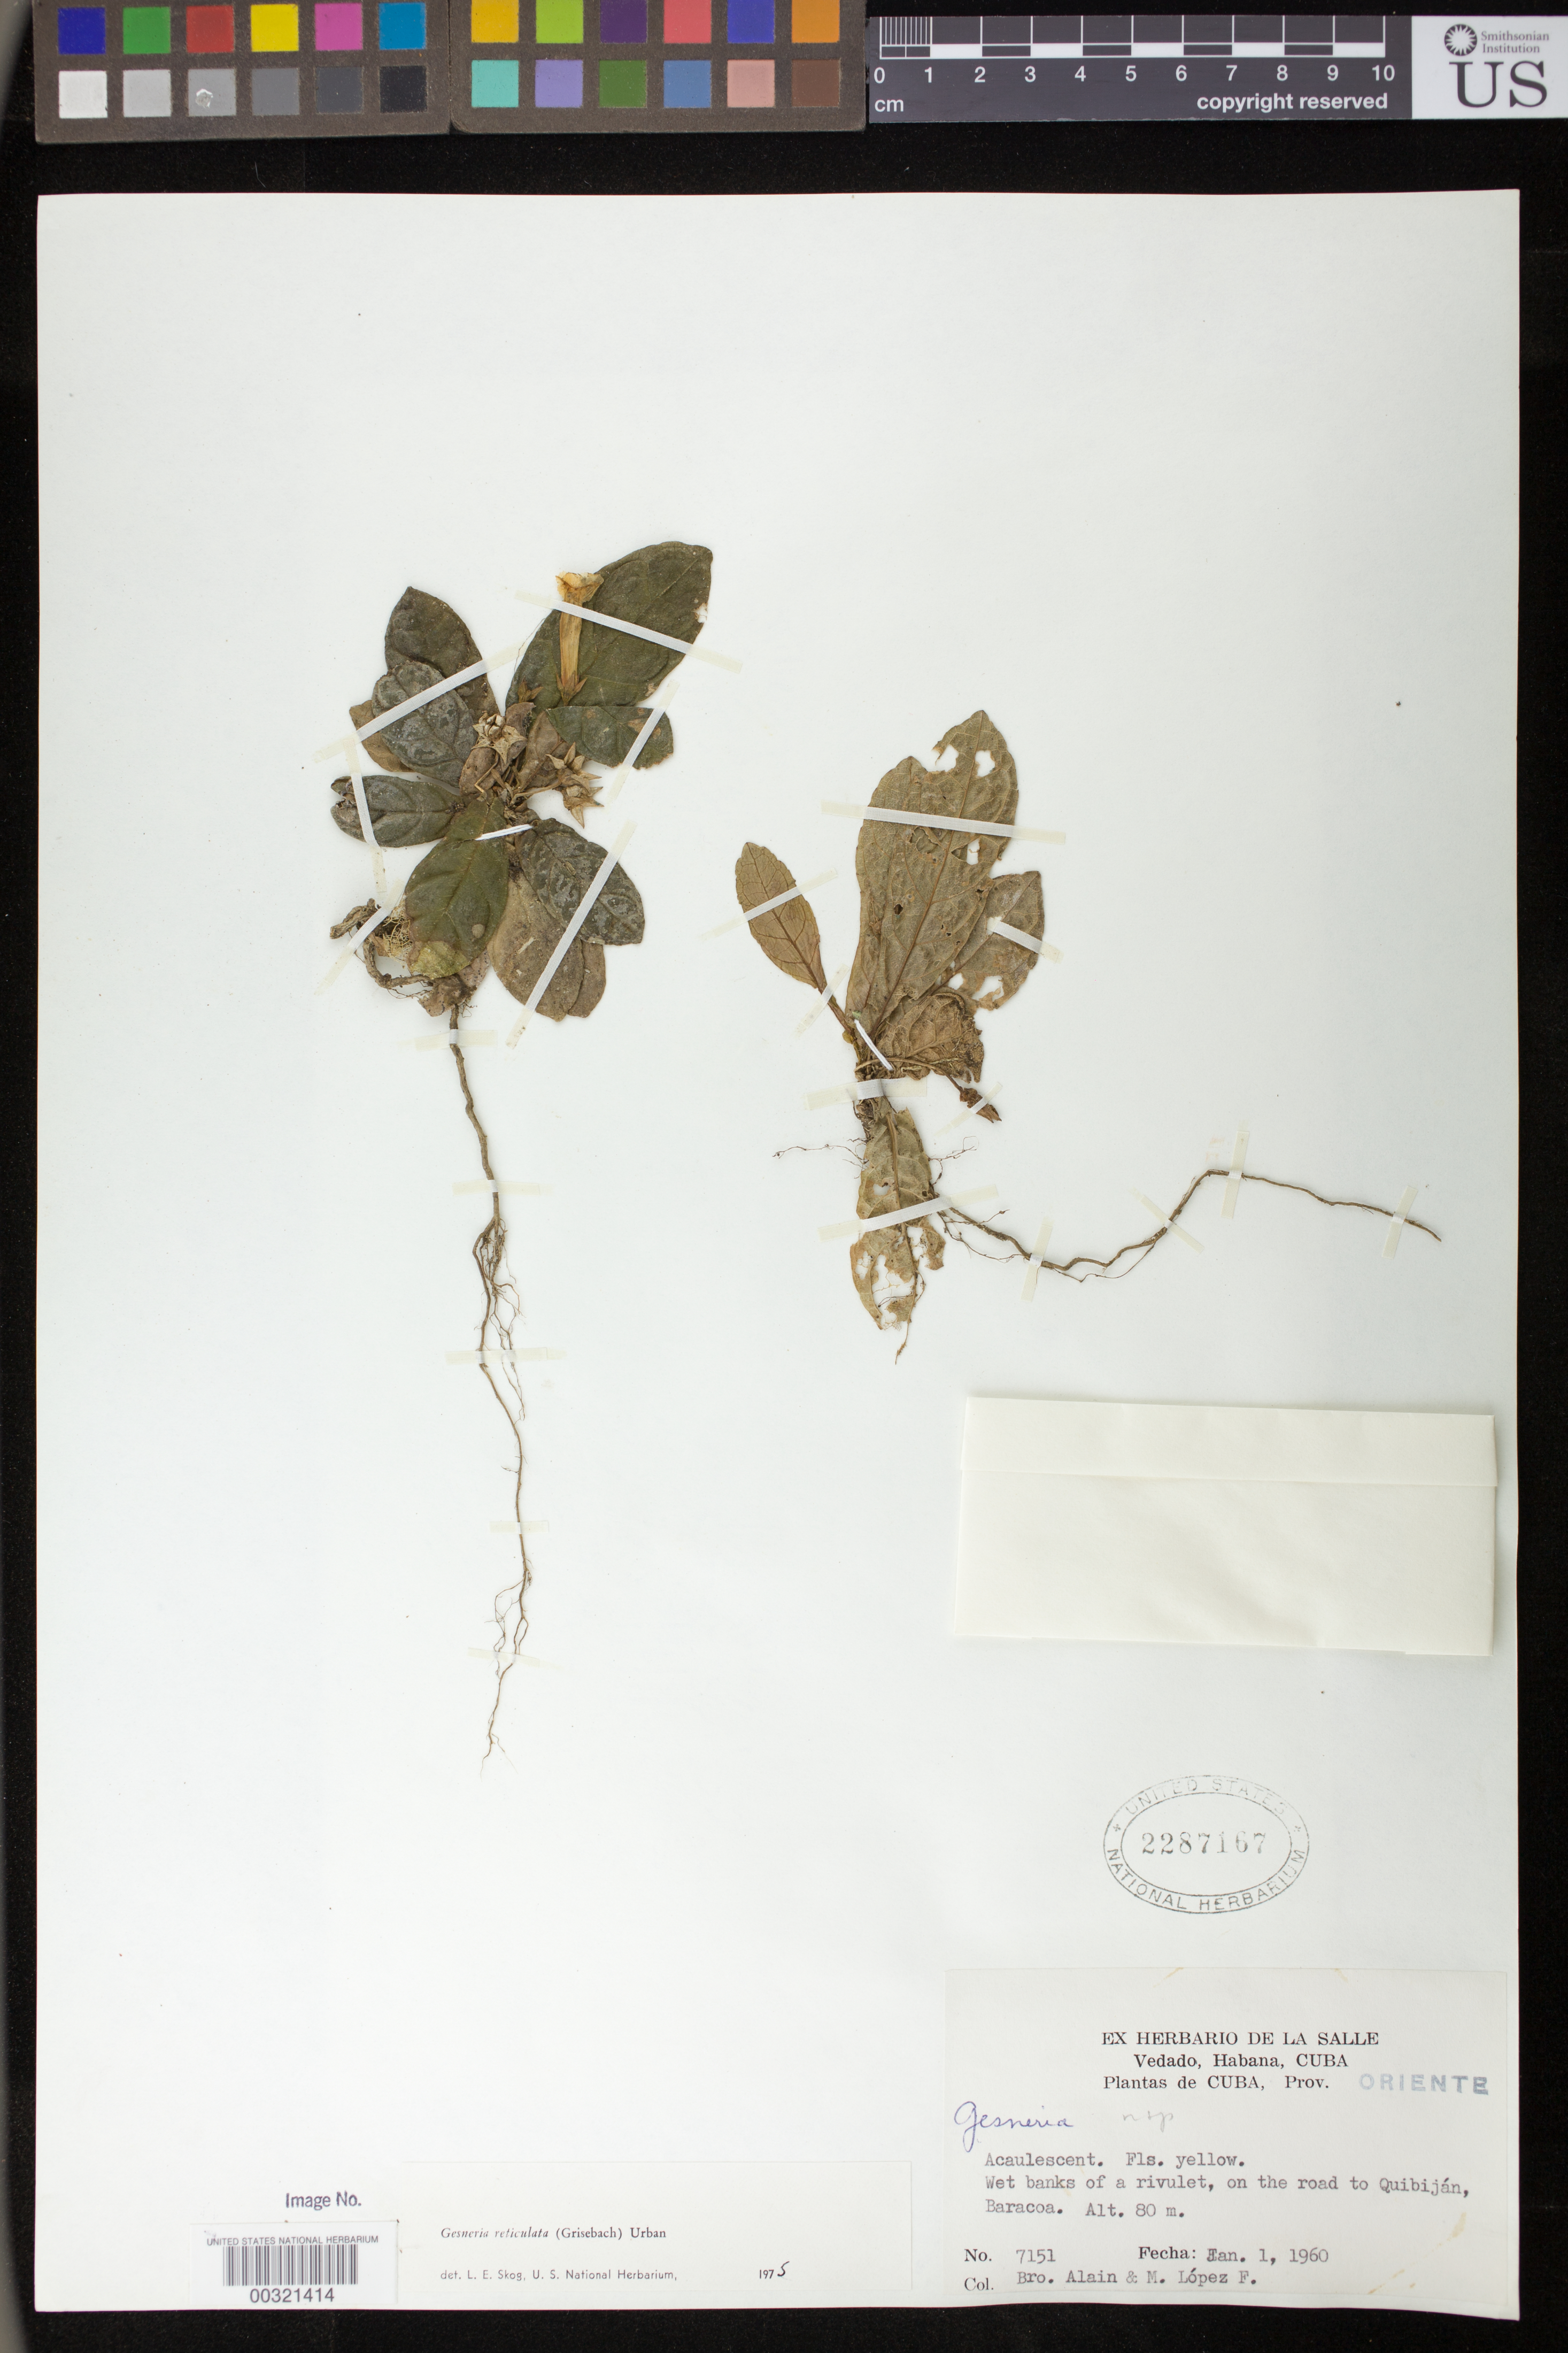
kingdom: Plantae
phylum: Tracheophyta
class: Magnoliopsida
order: Lamiales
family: Gesneriaceae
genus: Gesneria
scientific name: Gesneria reticulata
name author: (Griseb.) Urb.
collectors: A. H. Liogier & M. Lopéz-F.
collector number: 7151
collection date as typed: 01 Jan 1960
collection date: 1960-01-01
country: Cuba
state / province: Oriente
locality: On the road to Quibijan, Baracoa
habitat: Wet banks of a rivulet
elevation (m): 80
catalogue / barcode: US 2287167